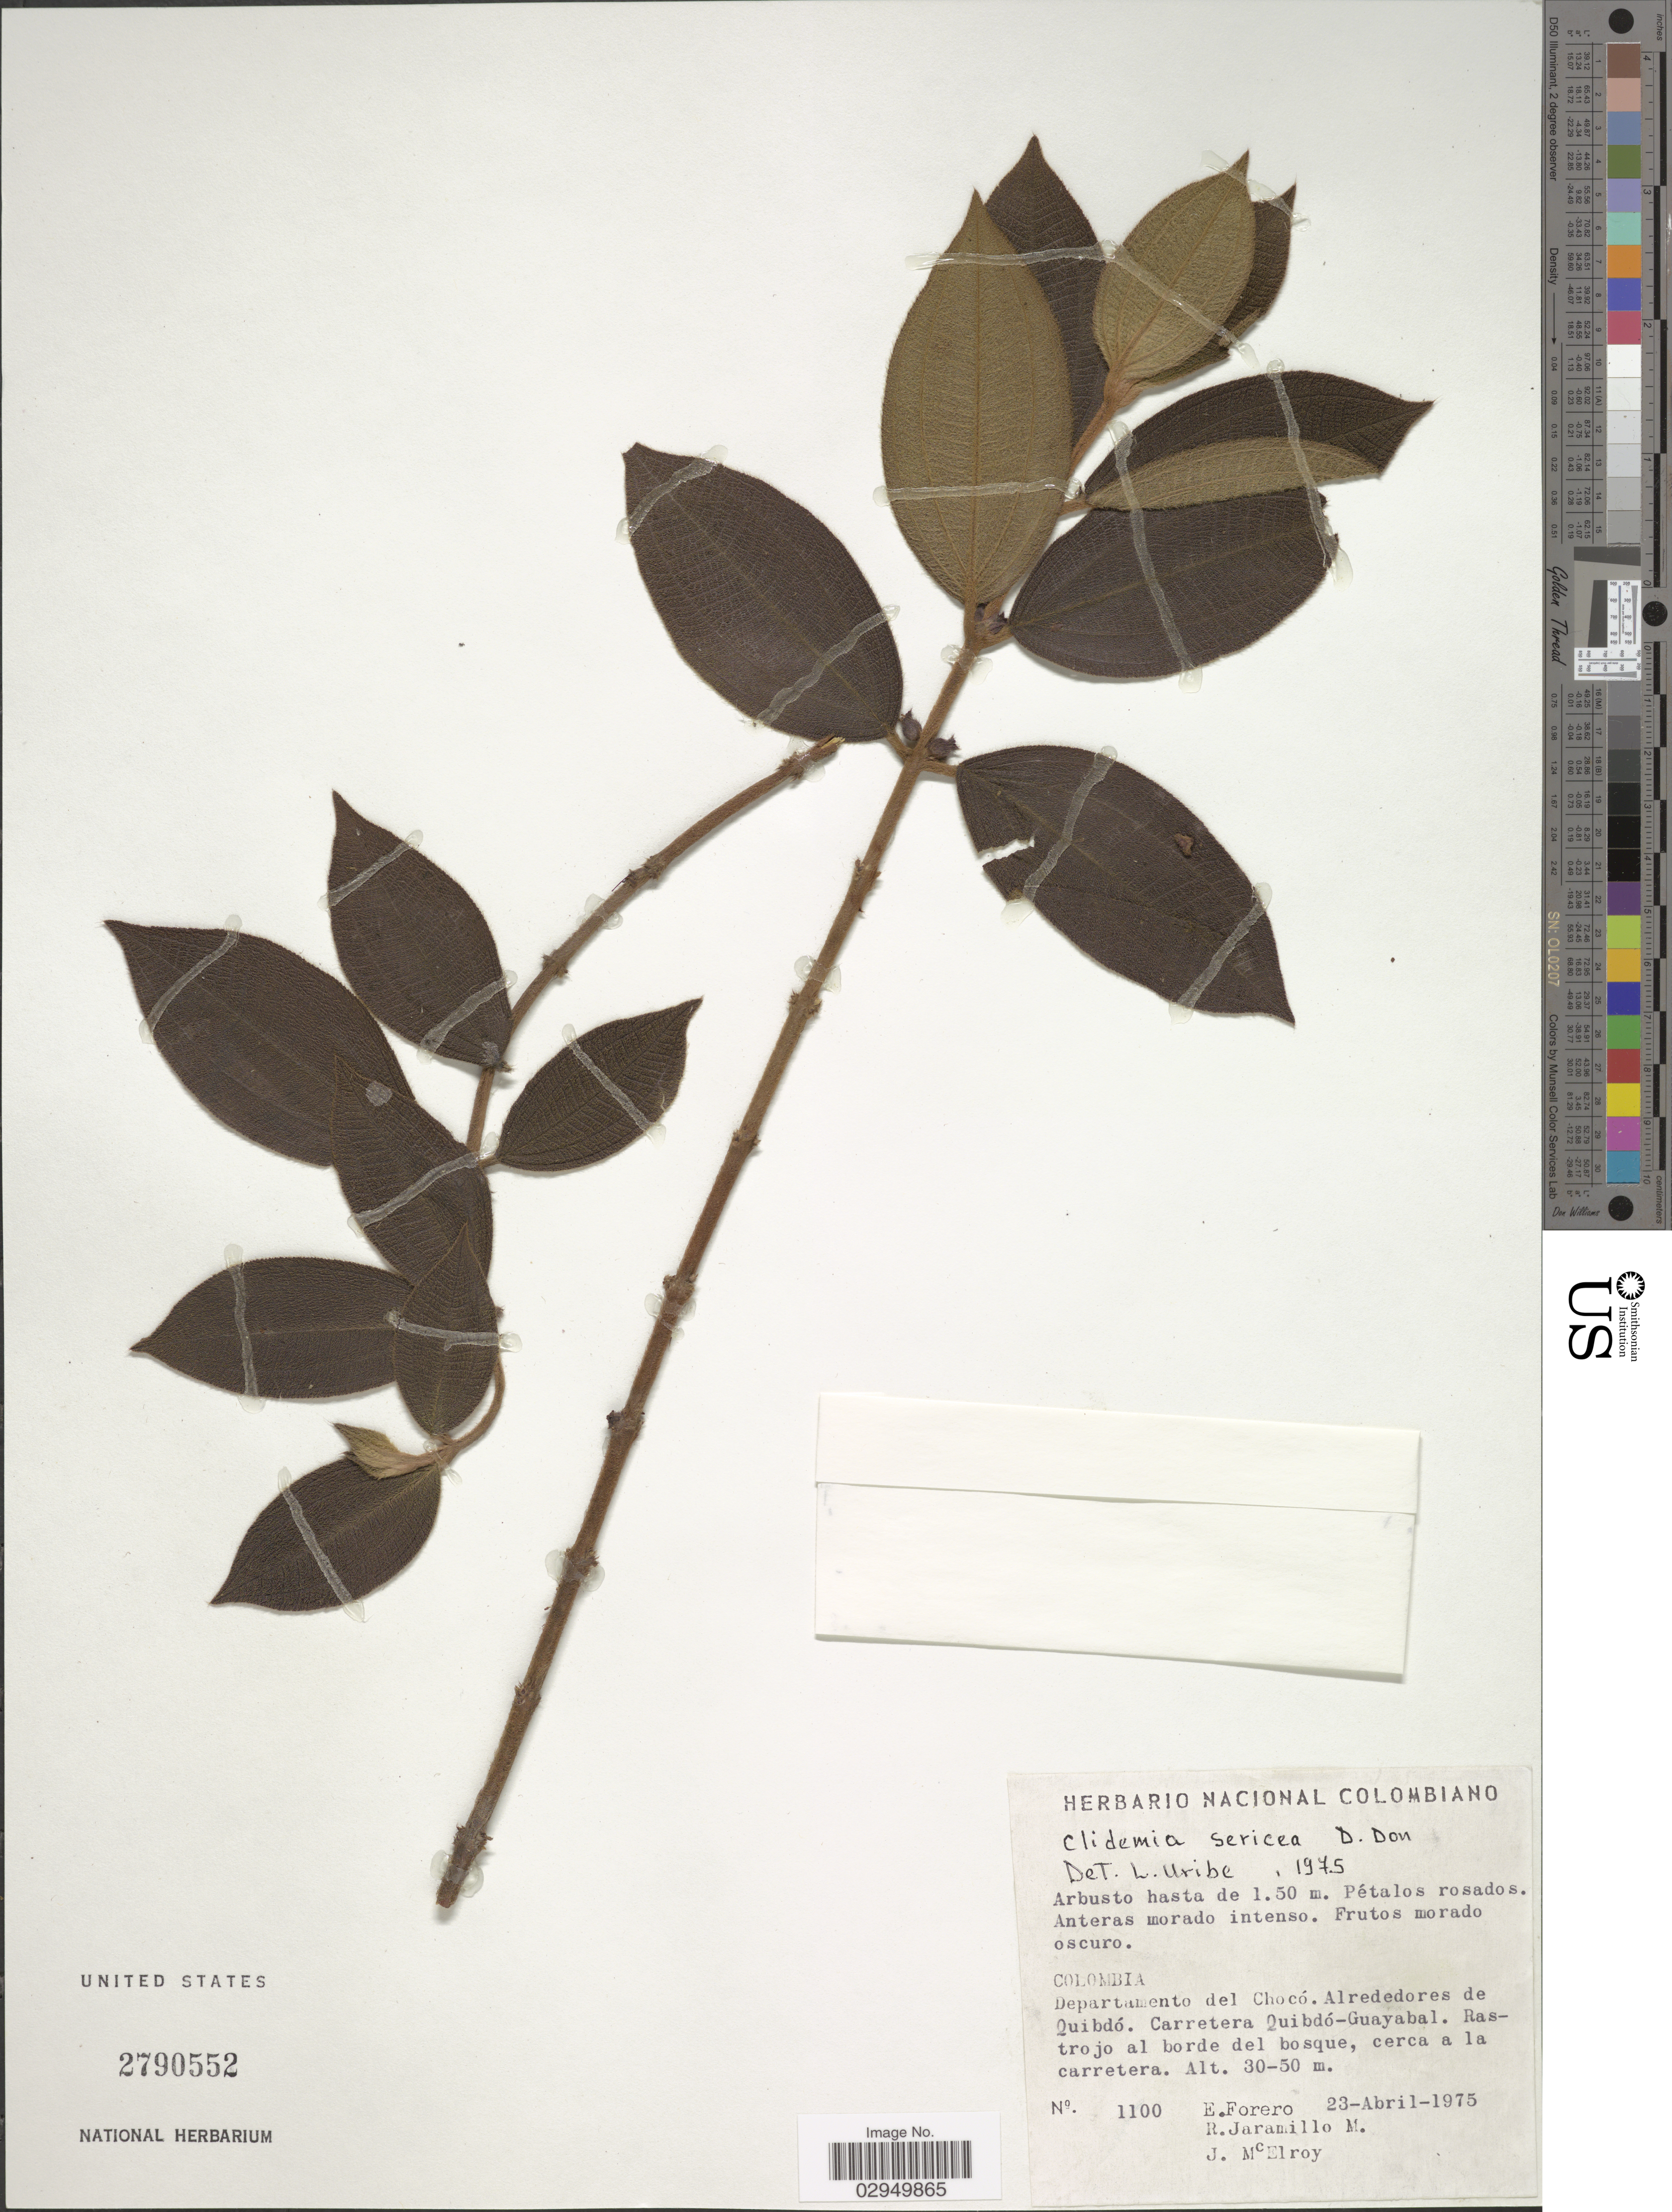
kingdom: Plantae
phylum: Tracheophyta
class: Magnoliopsida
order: Myrtales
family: Melastomataceae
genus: Clidemia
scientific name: Clidemia sericea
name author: D. Don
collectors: E. Forero, R. Jaramillo M. & J. B. McElroy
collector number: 1100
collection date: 1975-04-23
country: Colombia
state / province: Chocó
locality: Departamento del Chocó. Alrededores de Quibdó. Carretera Quibdó-Guayabal. Rastrojo al borde del bosque, cerca a la carretera.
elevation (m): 30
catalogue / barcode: US 2790552